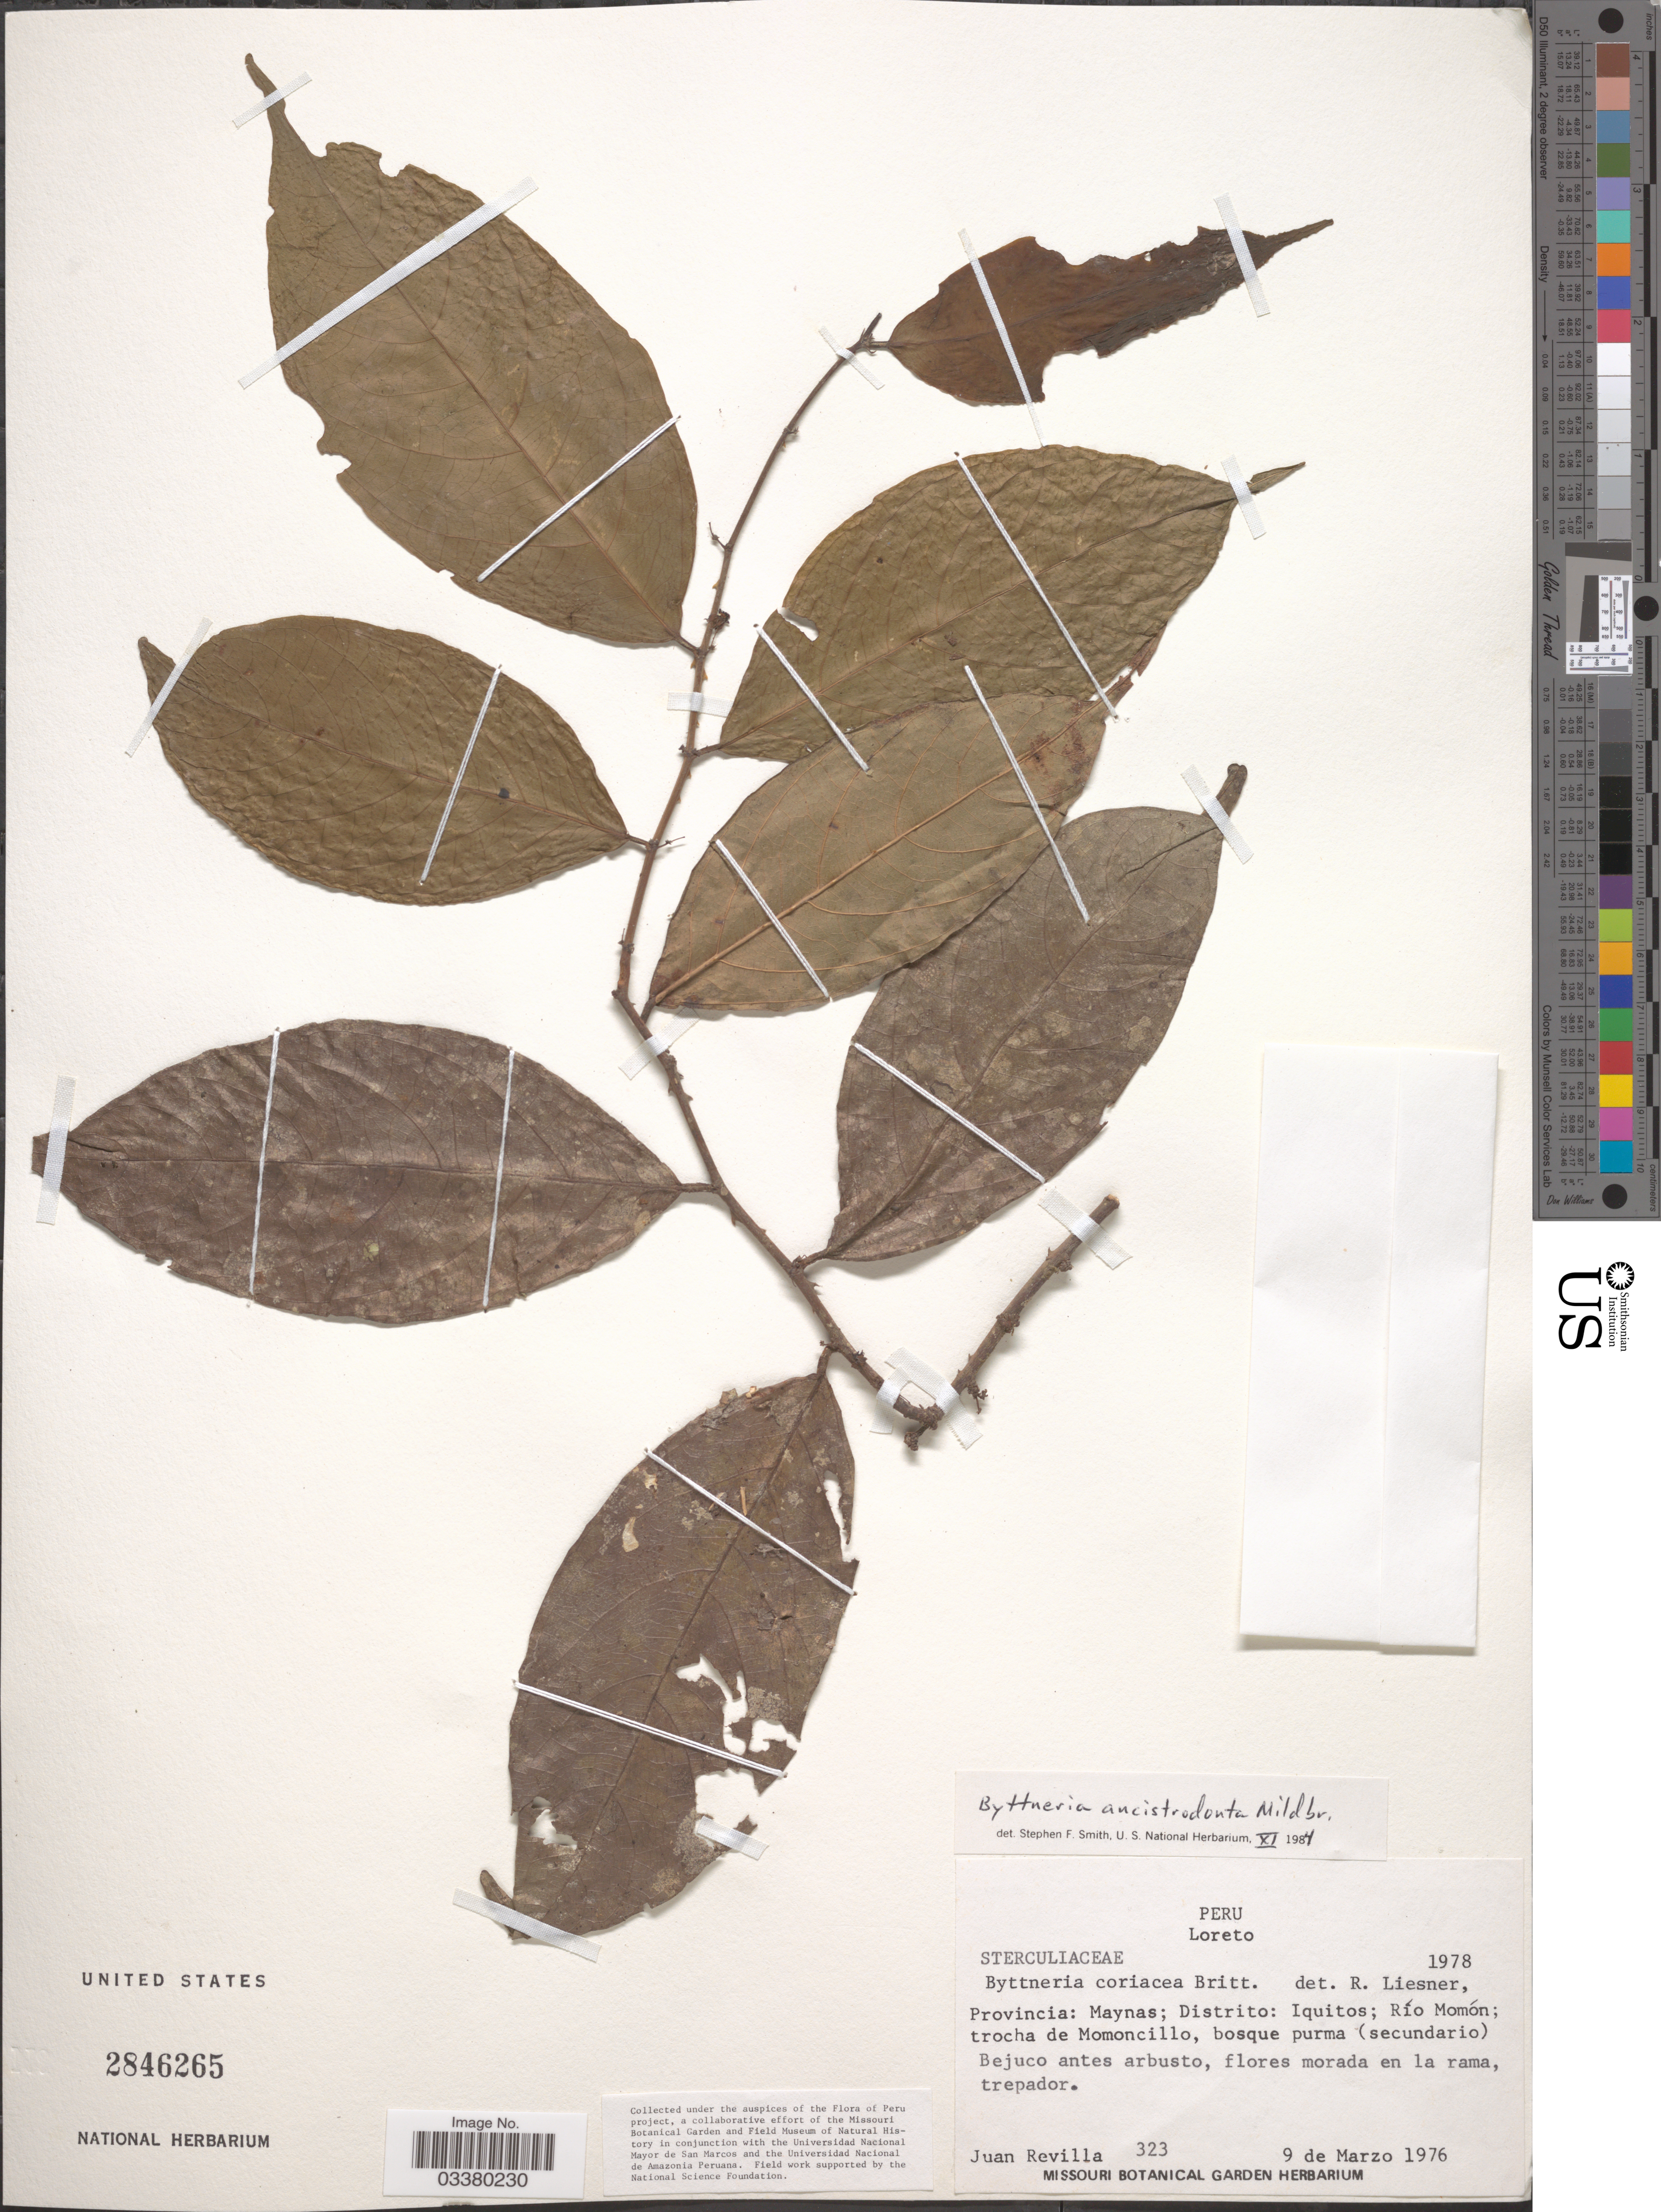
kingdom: Plantae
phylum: Tracheophyta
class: Magnoliopsida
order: Malvales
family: Malvaceae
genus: Byttneria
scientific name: Byttneria ancistrodonta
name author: Mildbr.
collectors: J. Revilla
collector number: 323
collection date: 1976-03-09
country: Peru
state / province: Loreto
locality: Provincia: Maynas; Distrito: Iquitos; Río Momón; trocha de Momoncillo, bosque purma (secundario).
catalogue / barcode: US 2846265